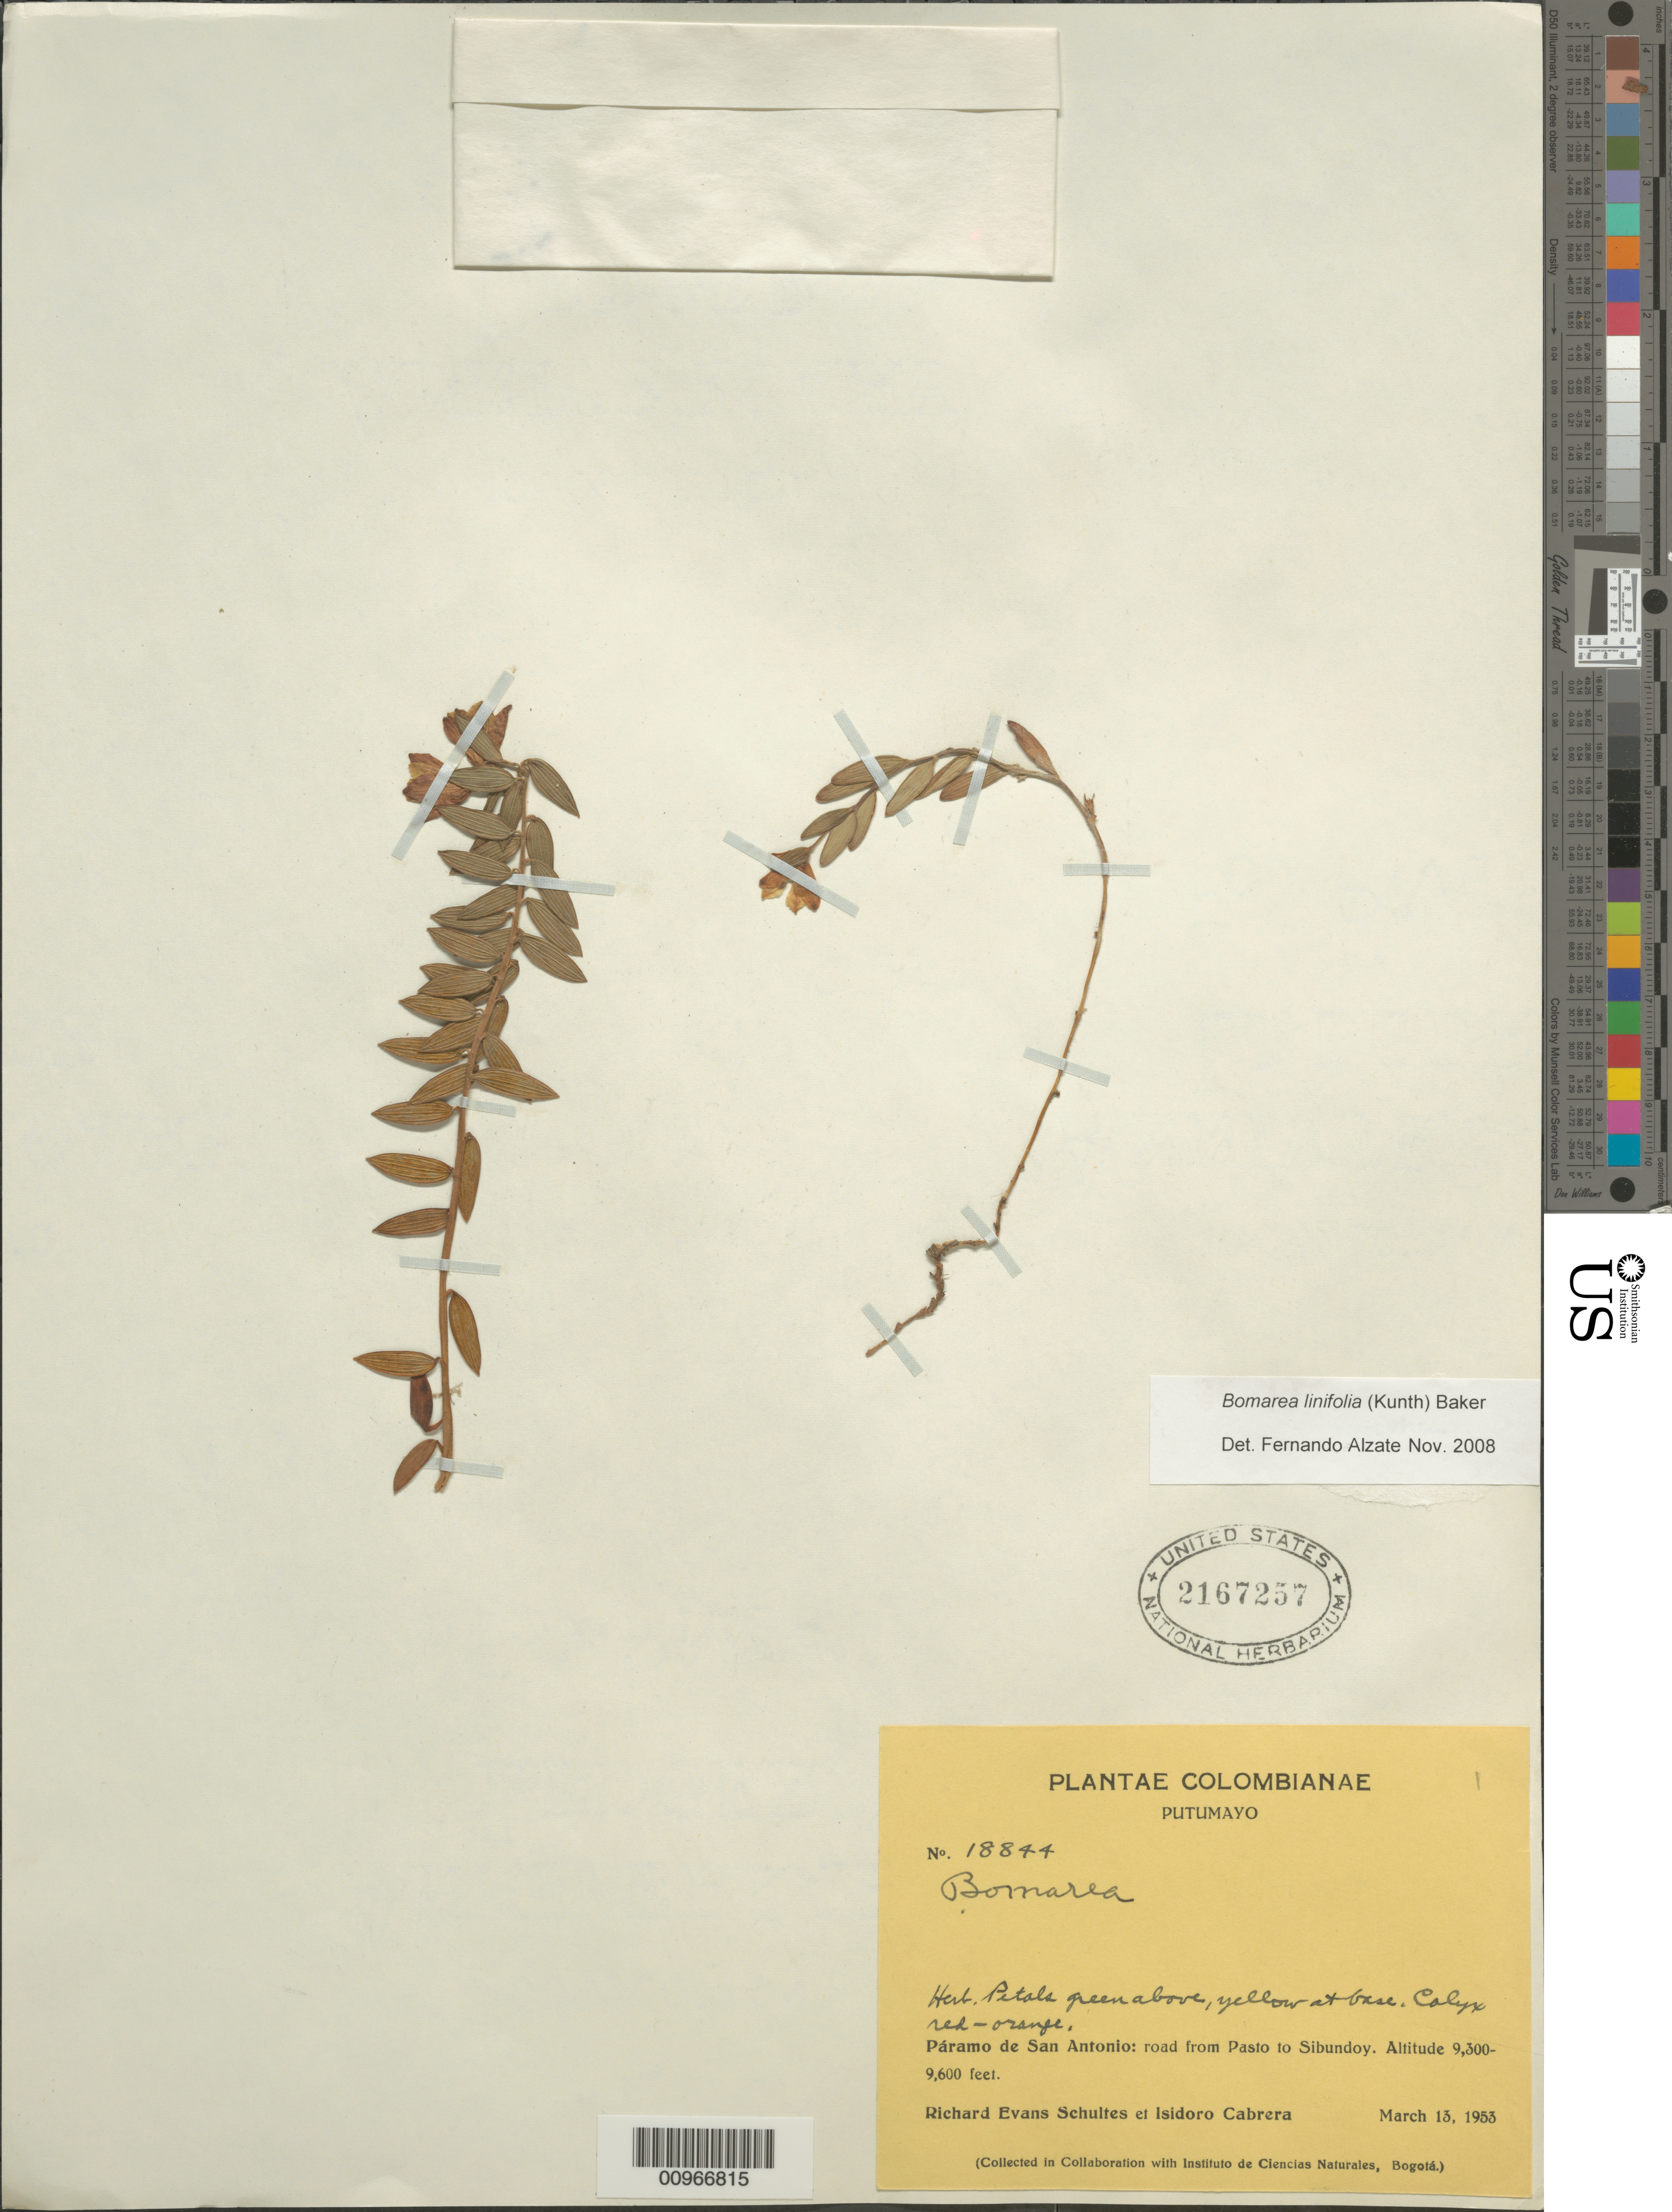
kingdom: Plantae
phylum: Tracheophyta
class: Liliopsida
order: Liliales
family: Alstroemeriaceae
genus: Bomarea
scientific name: Bomarea linifolia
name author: (Kunth) Baker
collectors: R. E. Schultes & I. Cabrera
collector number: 18844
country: Colombia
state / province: Putumayo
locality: Paramo de San Antonio from Pasto to Sibundoy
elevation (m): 2835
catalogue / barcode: US 2167257